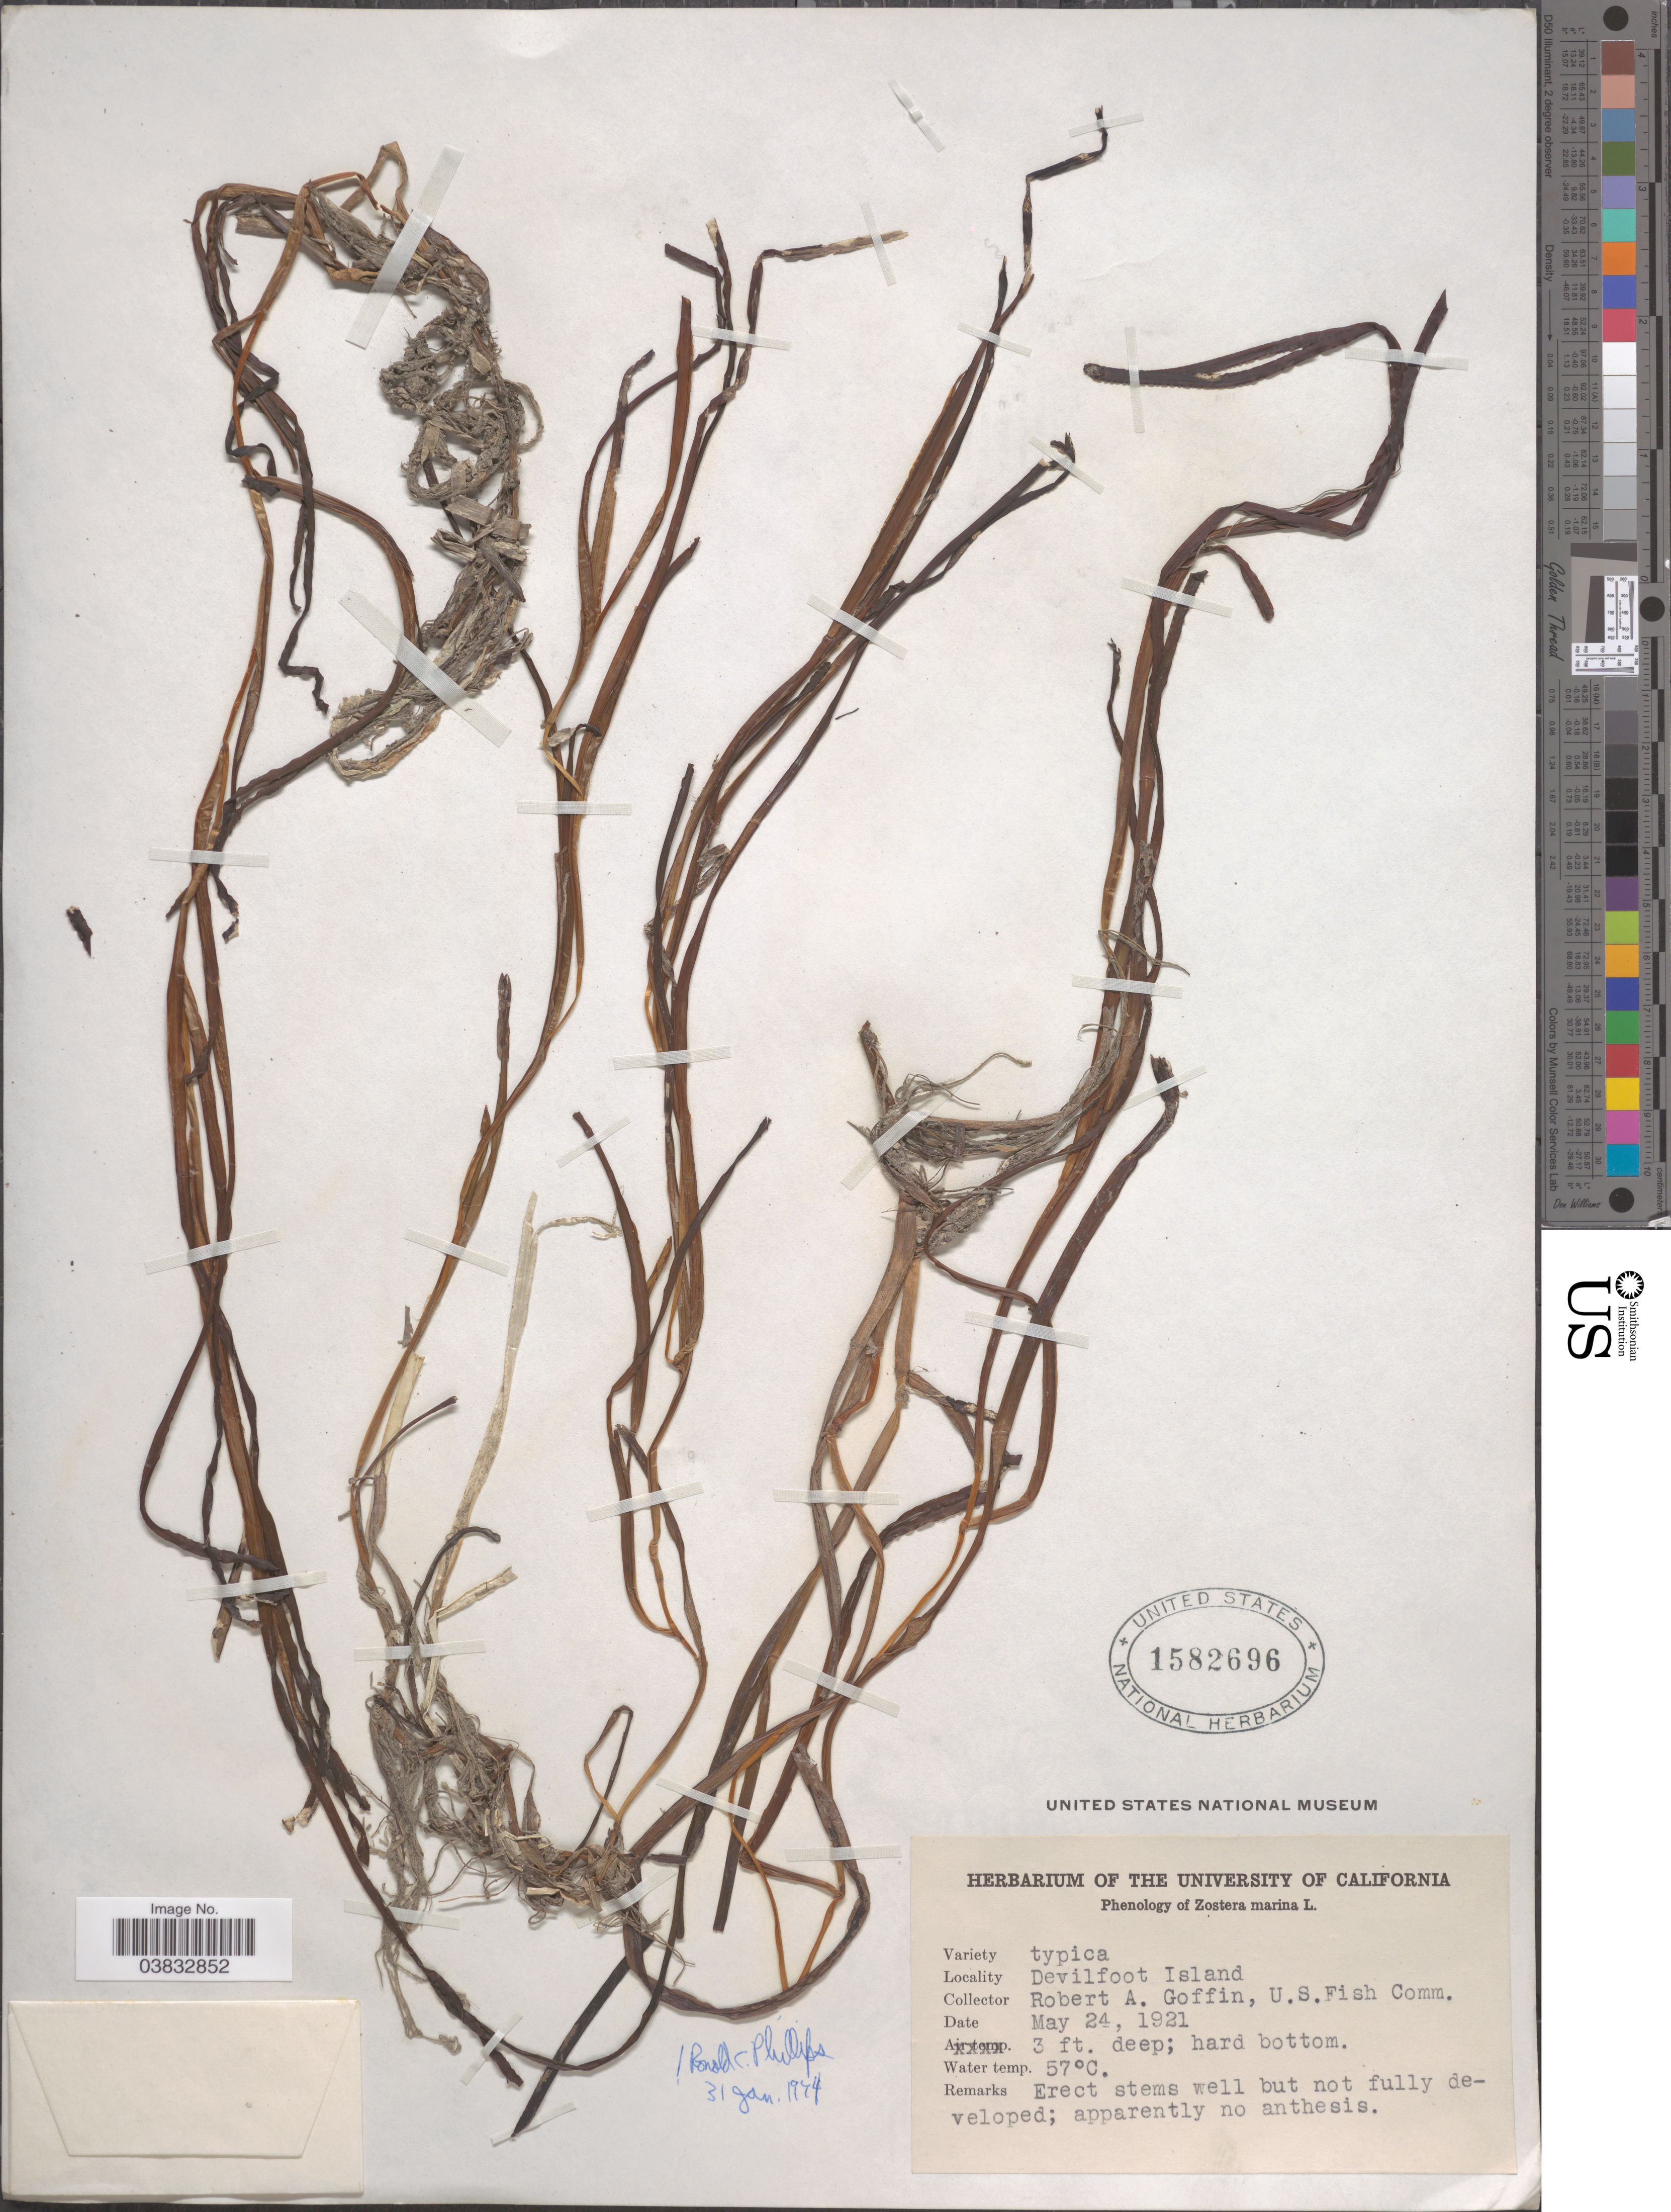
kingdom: Plantae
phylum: Tracheophyta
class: Liliopsida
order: Alismatales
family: Zosteraceae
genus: Zostera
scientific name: Zostera marina var. typica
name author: L.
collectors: R. Goffin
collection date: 1921-05-24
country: United States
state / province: Massachusetts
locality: Devilfoot Island.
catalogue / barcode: US 1582696